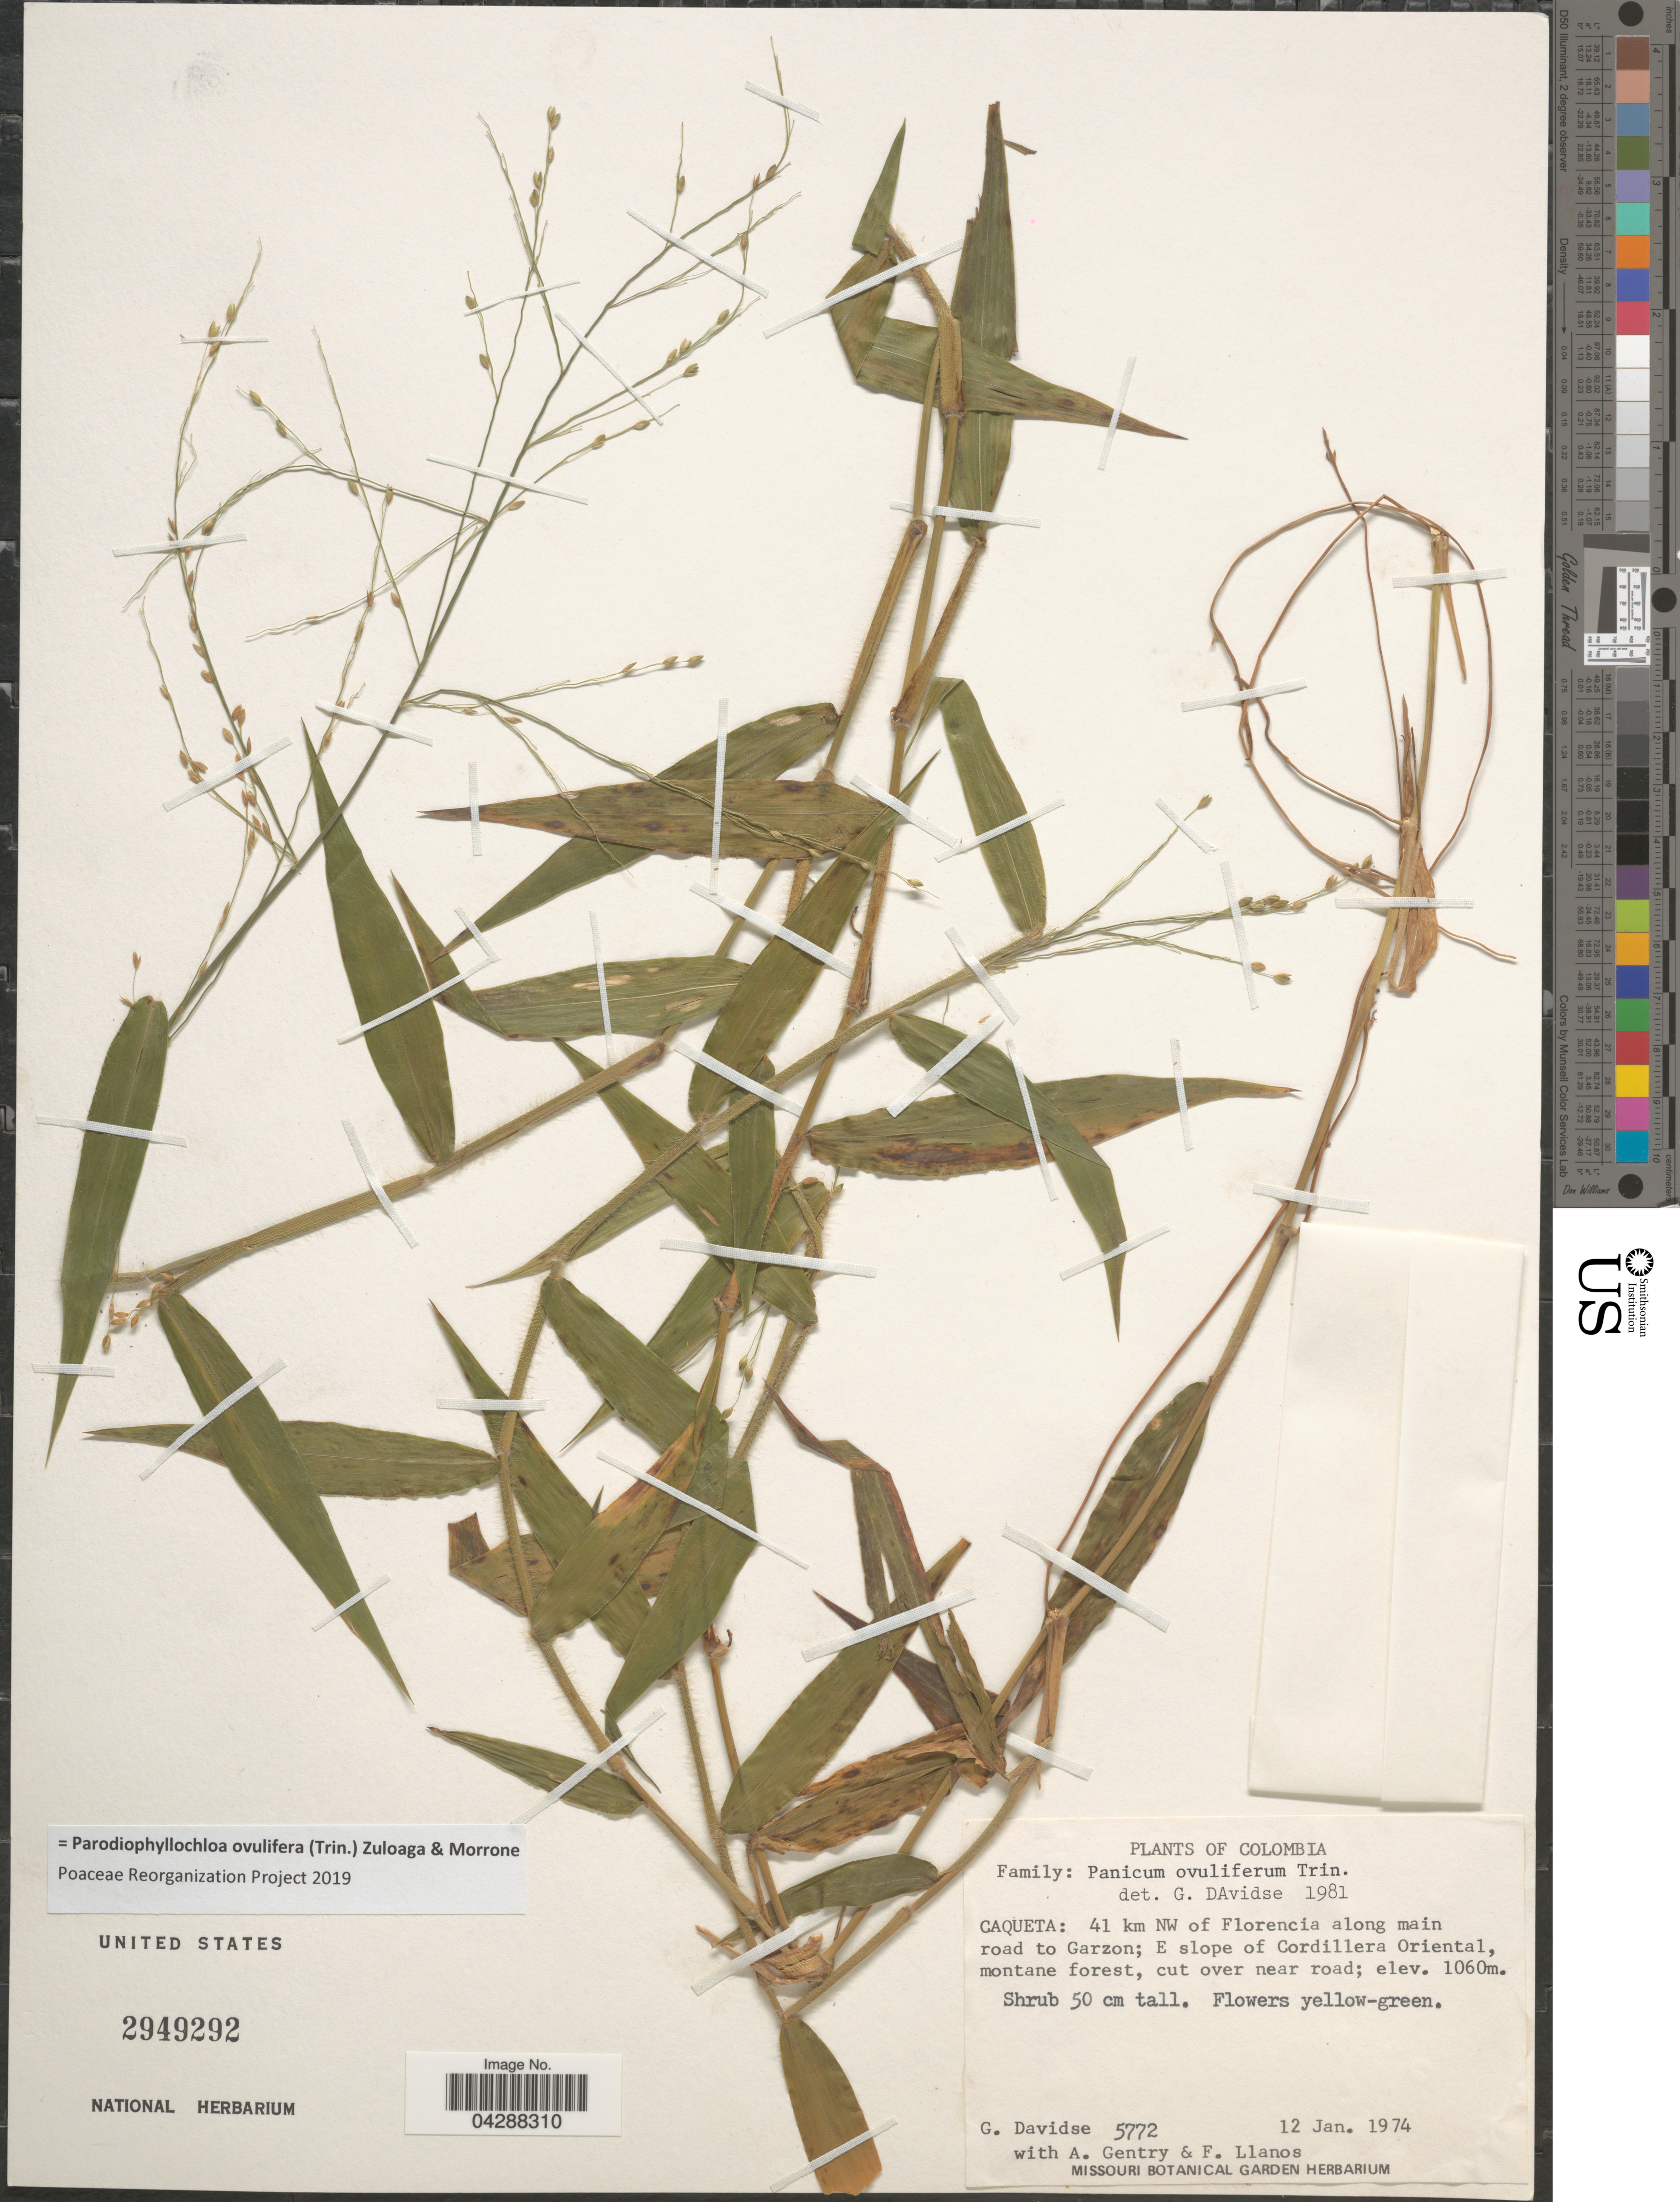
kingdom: Plantae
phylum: Tracheophyta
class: Liliopsida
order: Poales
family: Poaceae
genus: Parodiophyllochloa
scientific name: Parodiophyllochloa ovulifera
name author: (Trin.) Zuloaga & Morrone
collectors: G. Davidse, A. H. Gentry & F. Llanos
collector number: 2772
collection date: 1974-01-12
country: Colombia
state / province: Caquetá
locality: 41 km NW of Florencia along main road to Garzon; E slope of Cordillera Oriental, montane forest, cut over near road.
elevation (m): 1060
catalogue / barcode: US 2949292